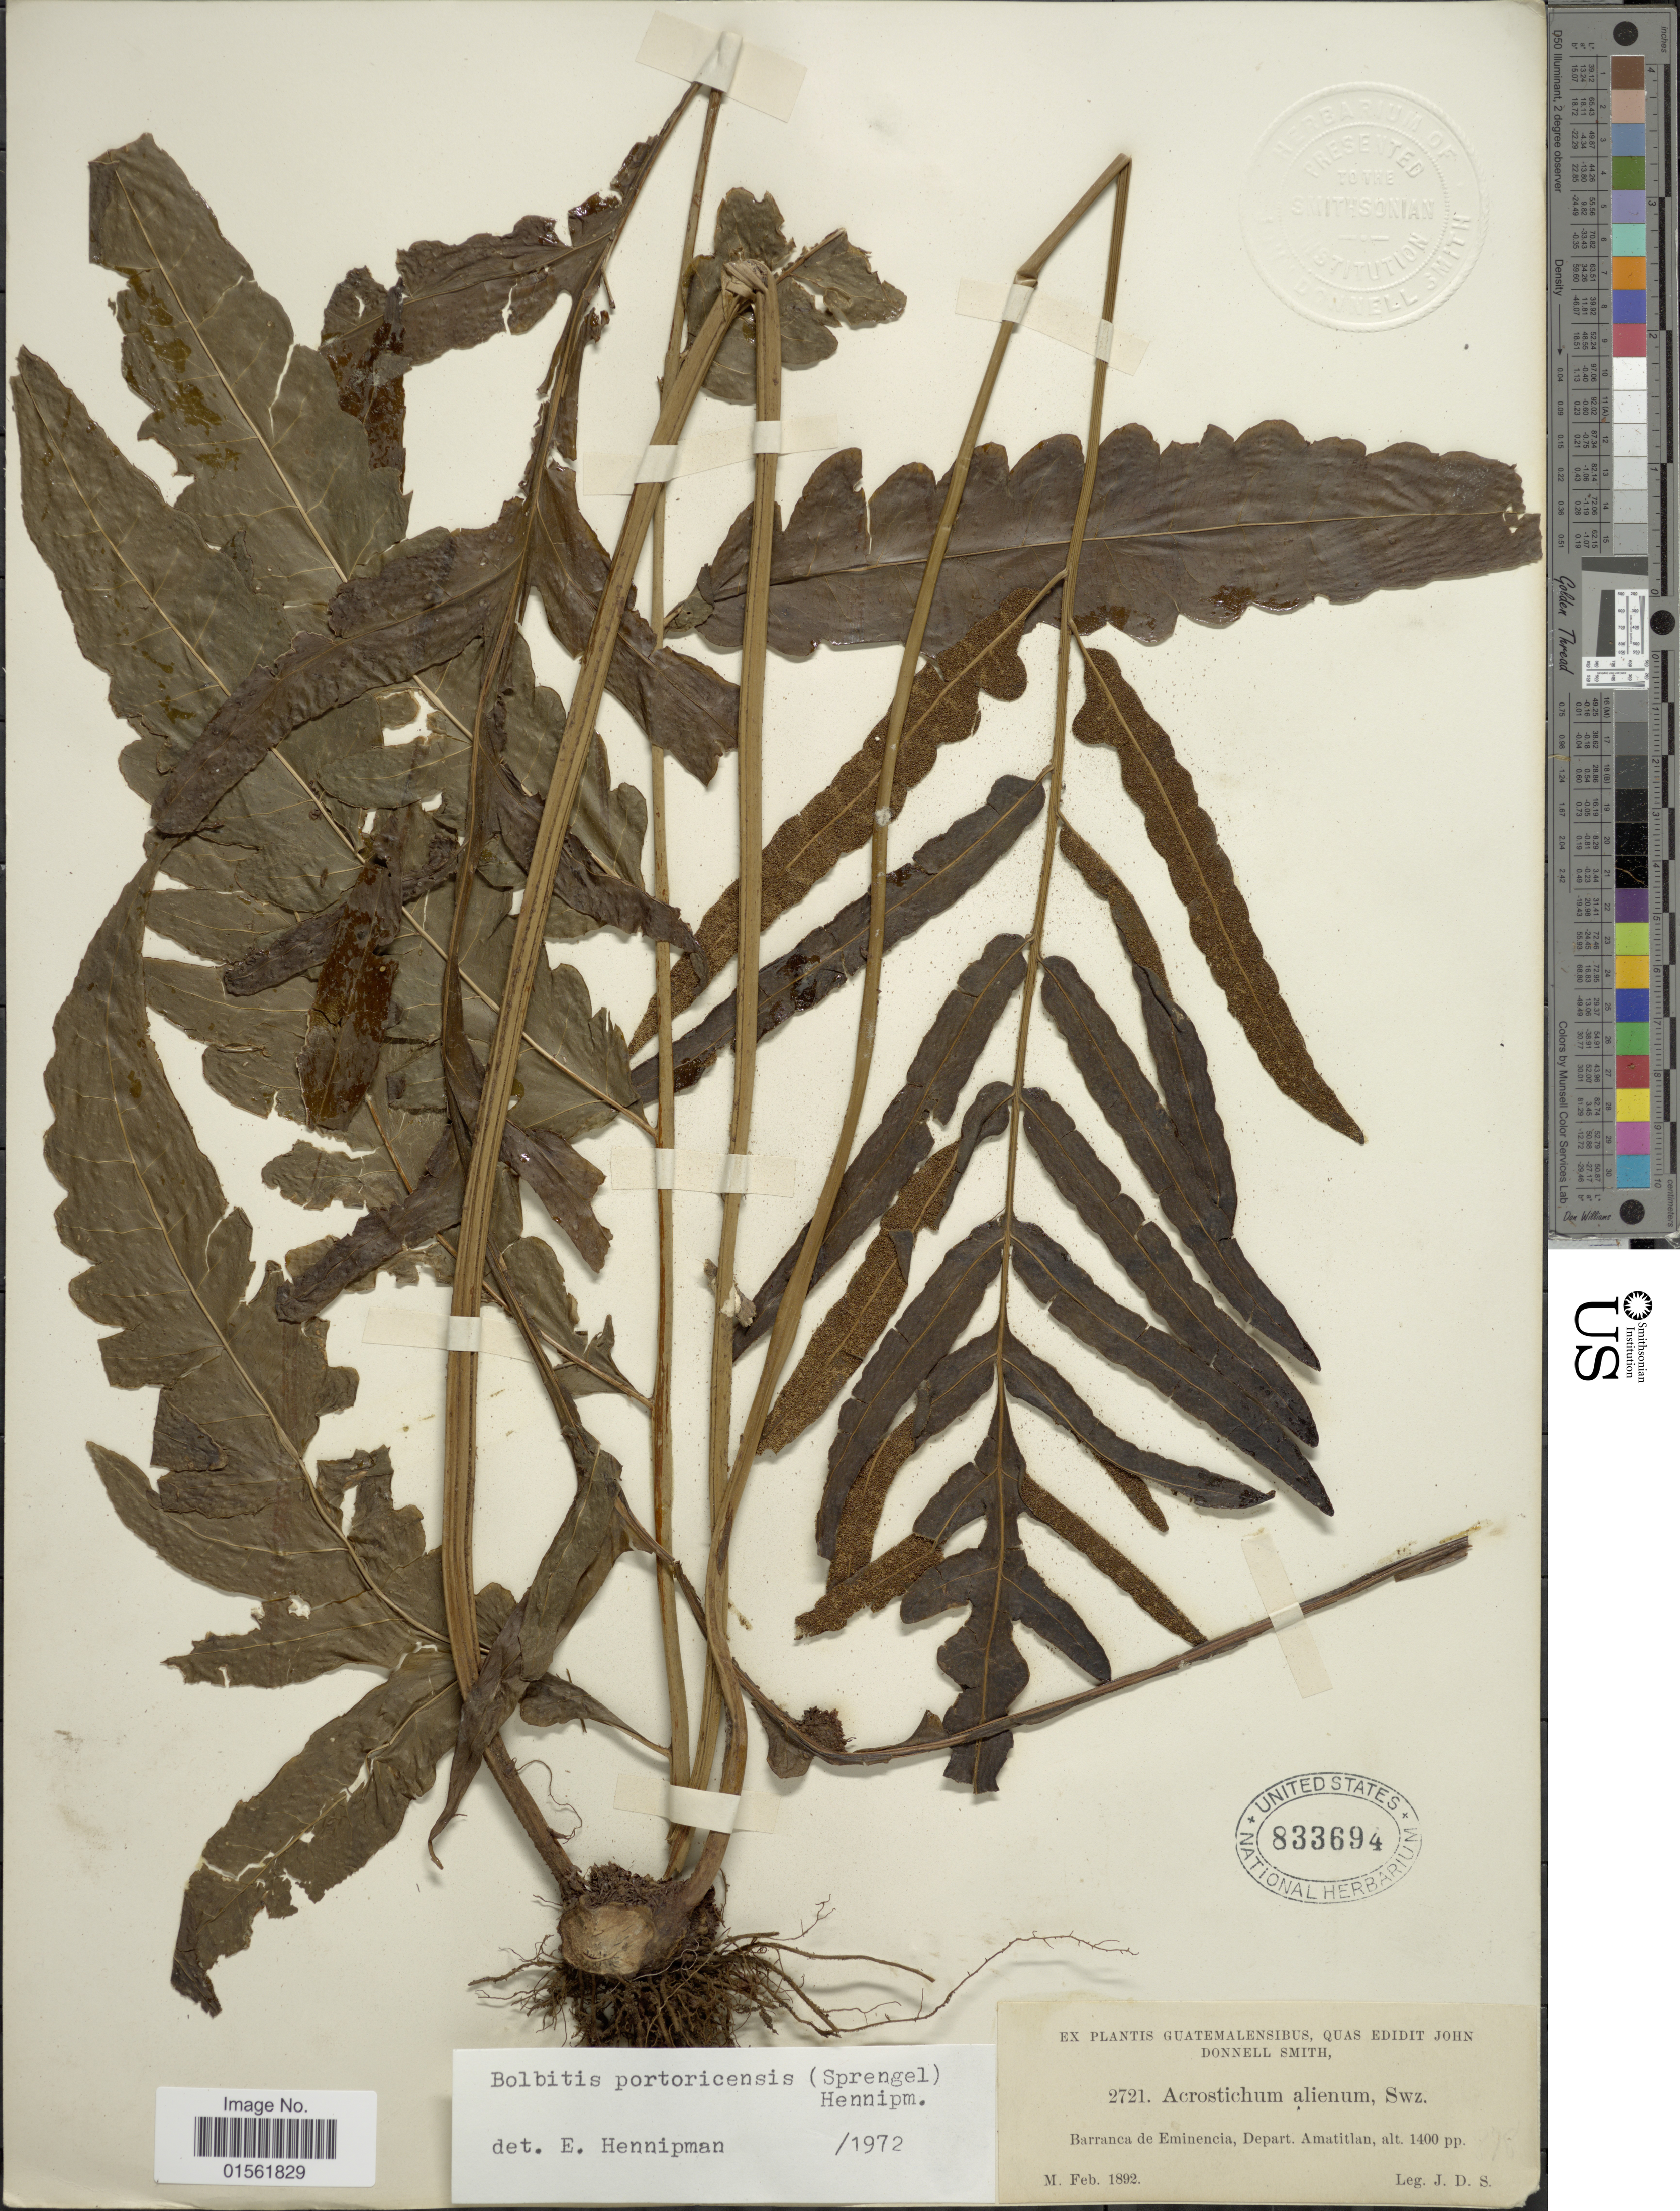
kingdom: Plantae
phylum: Tracheophyta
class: Polypodiopsida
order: Polypodiales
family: Dryopteridaceae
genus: Bolbitis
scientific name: Bolbitis portoricensis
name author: (Spreng.) Hennipman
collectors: J. Donnell Smith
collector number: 2721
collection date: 1892-02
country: Guatemala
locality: Barranca de Eminencia, Depart. Amatitlan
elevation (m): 427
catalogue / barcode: US 833694